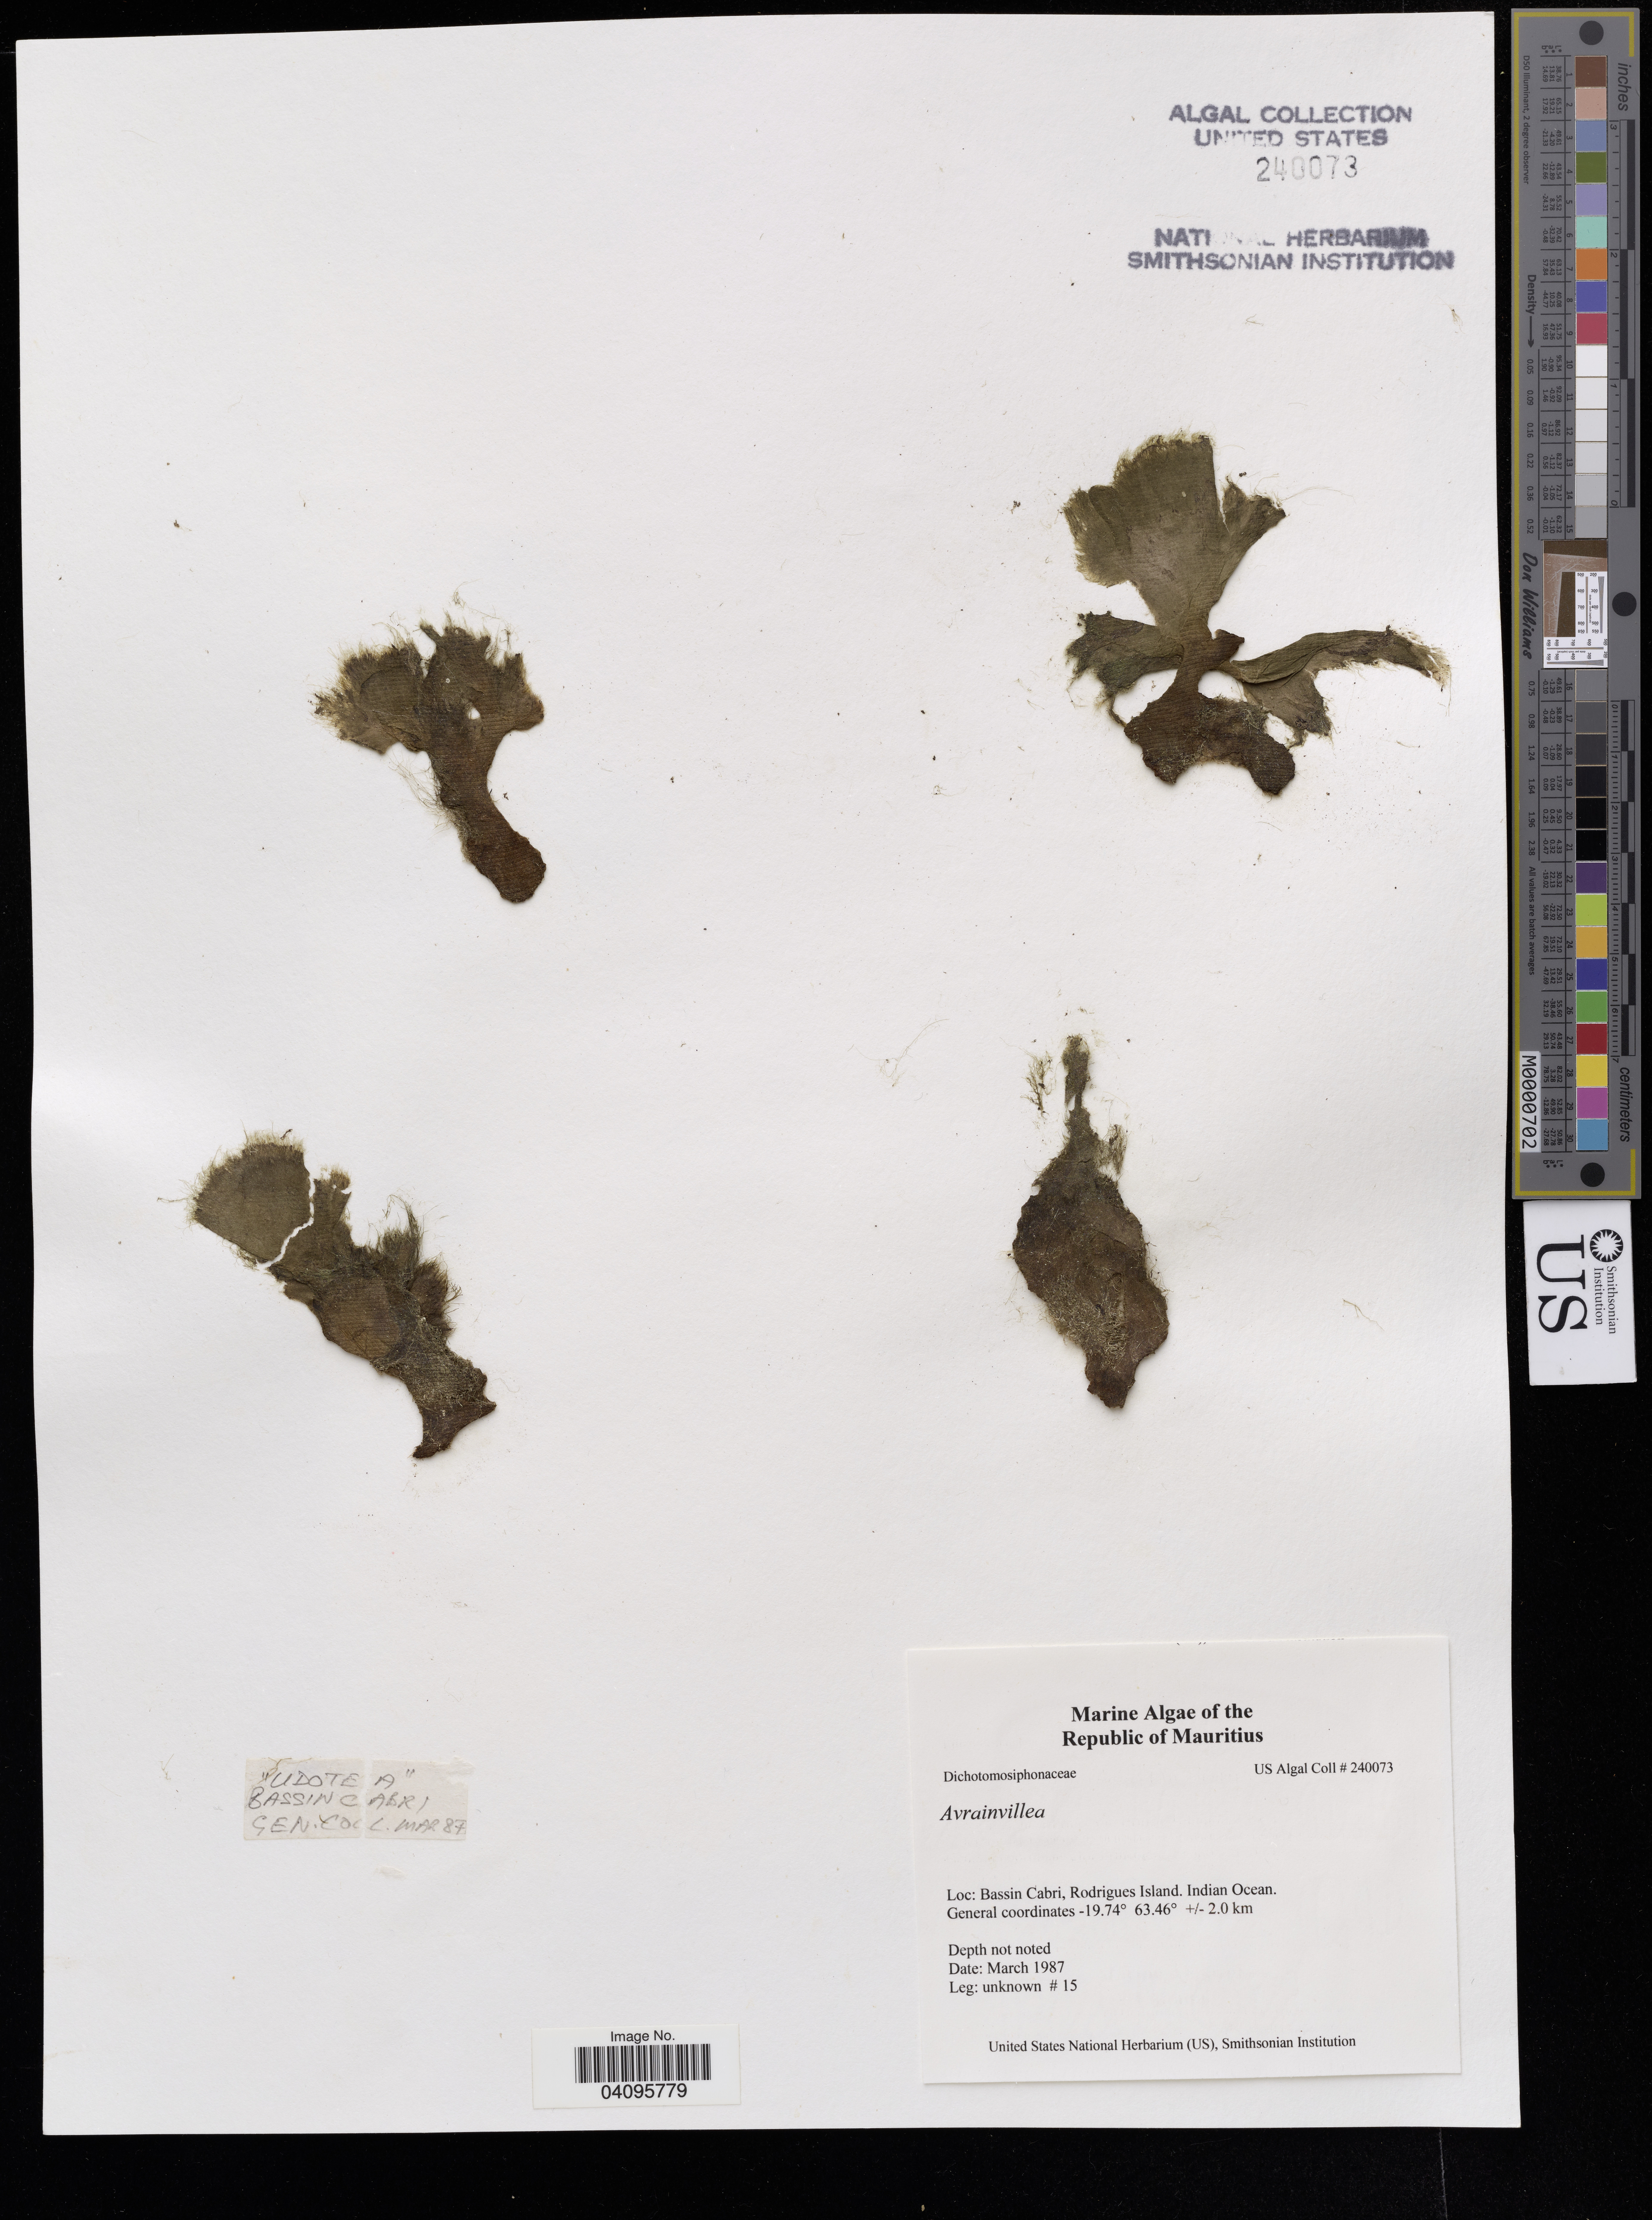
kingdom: Plantae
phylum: Chlorophyta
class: Ulvophyceae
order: Bryopsidales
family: Dichotomosiphonaceae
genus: Avrainvillea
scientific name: Avrainvillea sp.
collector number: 15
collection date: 1987-03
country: Mauritius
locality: Bassin Carbi, Rodrigues Island, Indian Ocean.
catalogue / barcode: US 240073